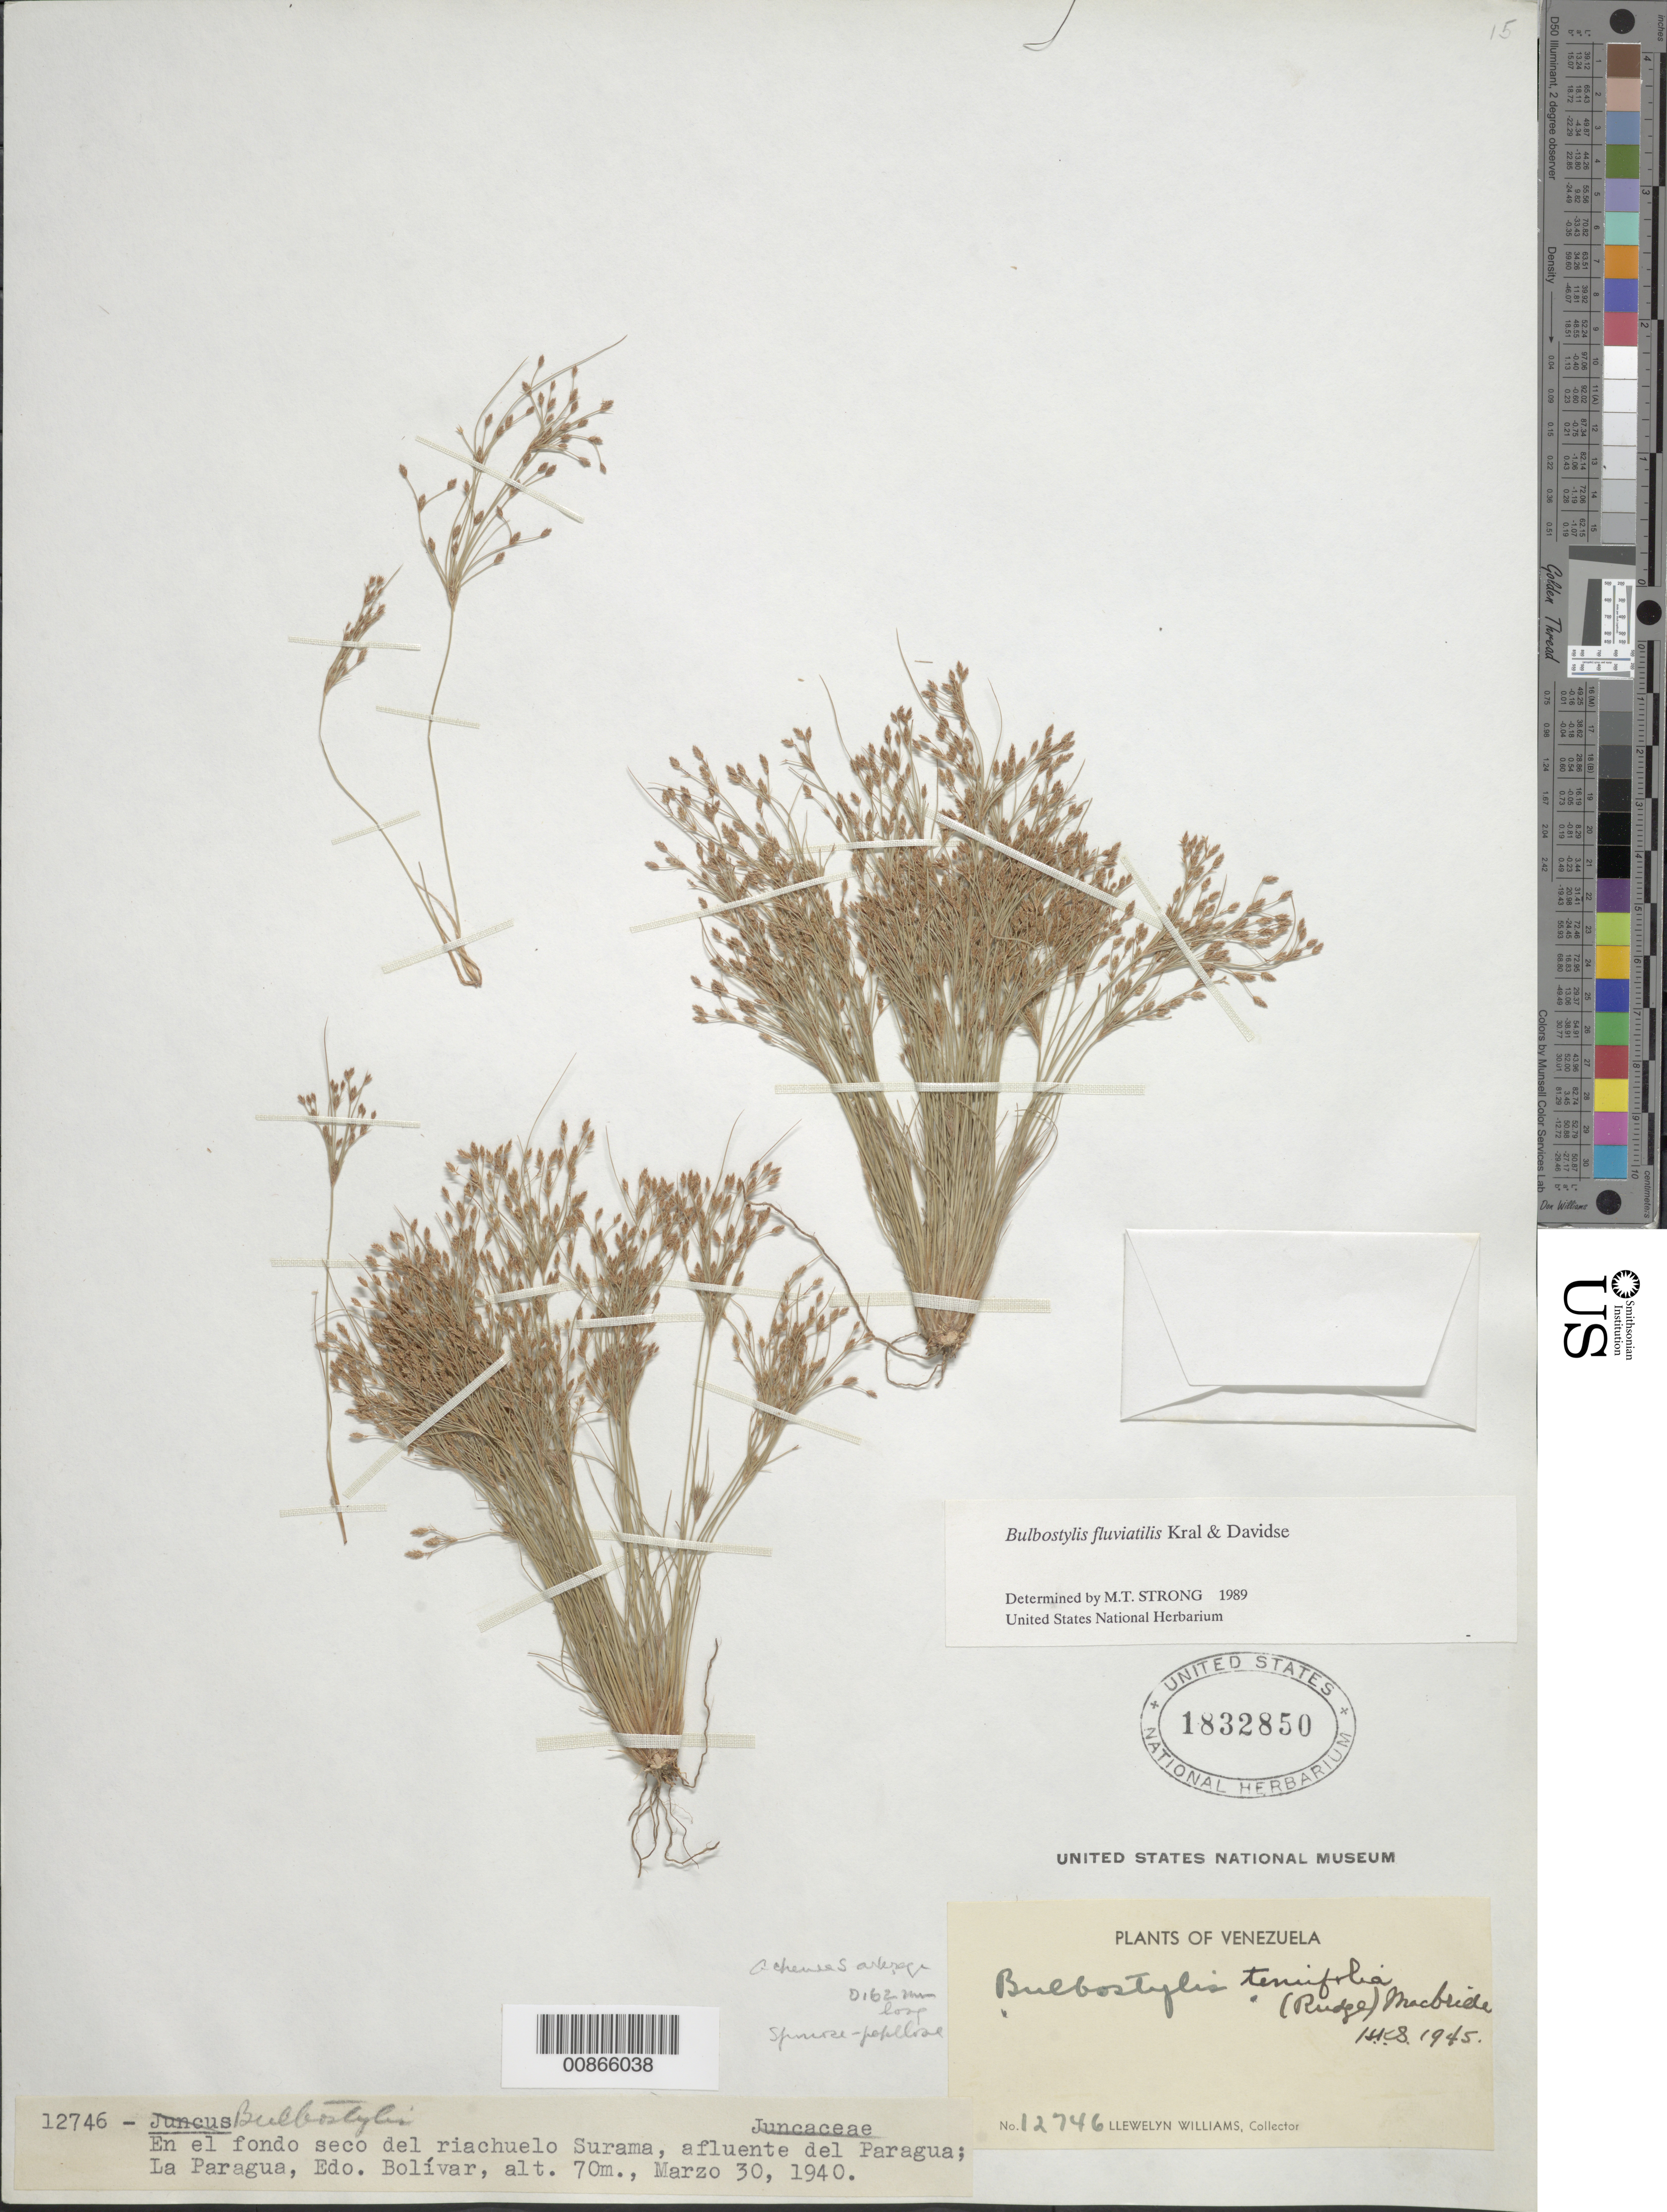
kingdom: Plantae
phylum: Tracheophyta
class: Liliopsida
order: Poales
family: Cyperaceae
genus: Bulbostylis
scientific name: Bulbostylis paraensis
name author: C.B. Clarke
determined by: Maciel-Silva, J. F.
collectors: Ll. Williams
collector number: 12746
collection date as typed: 30-Mar-40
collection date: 1940-03-30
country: Venezuela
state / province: Bolívar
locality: La Paragua, riachuelo Surama, afluente del Paragua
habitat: Fondo seco del riachuelo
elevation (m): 70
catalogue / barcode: US 1832850